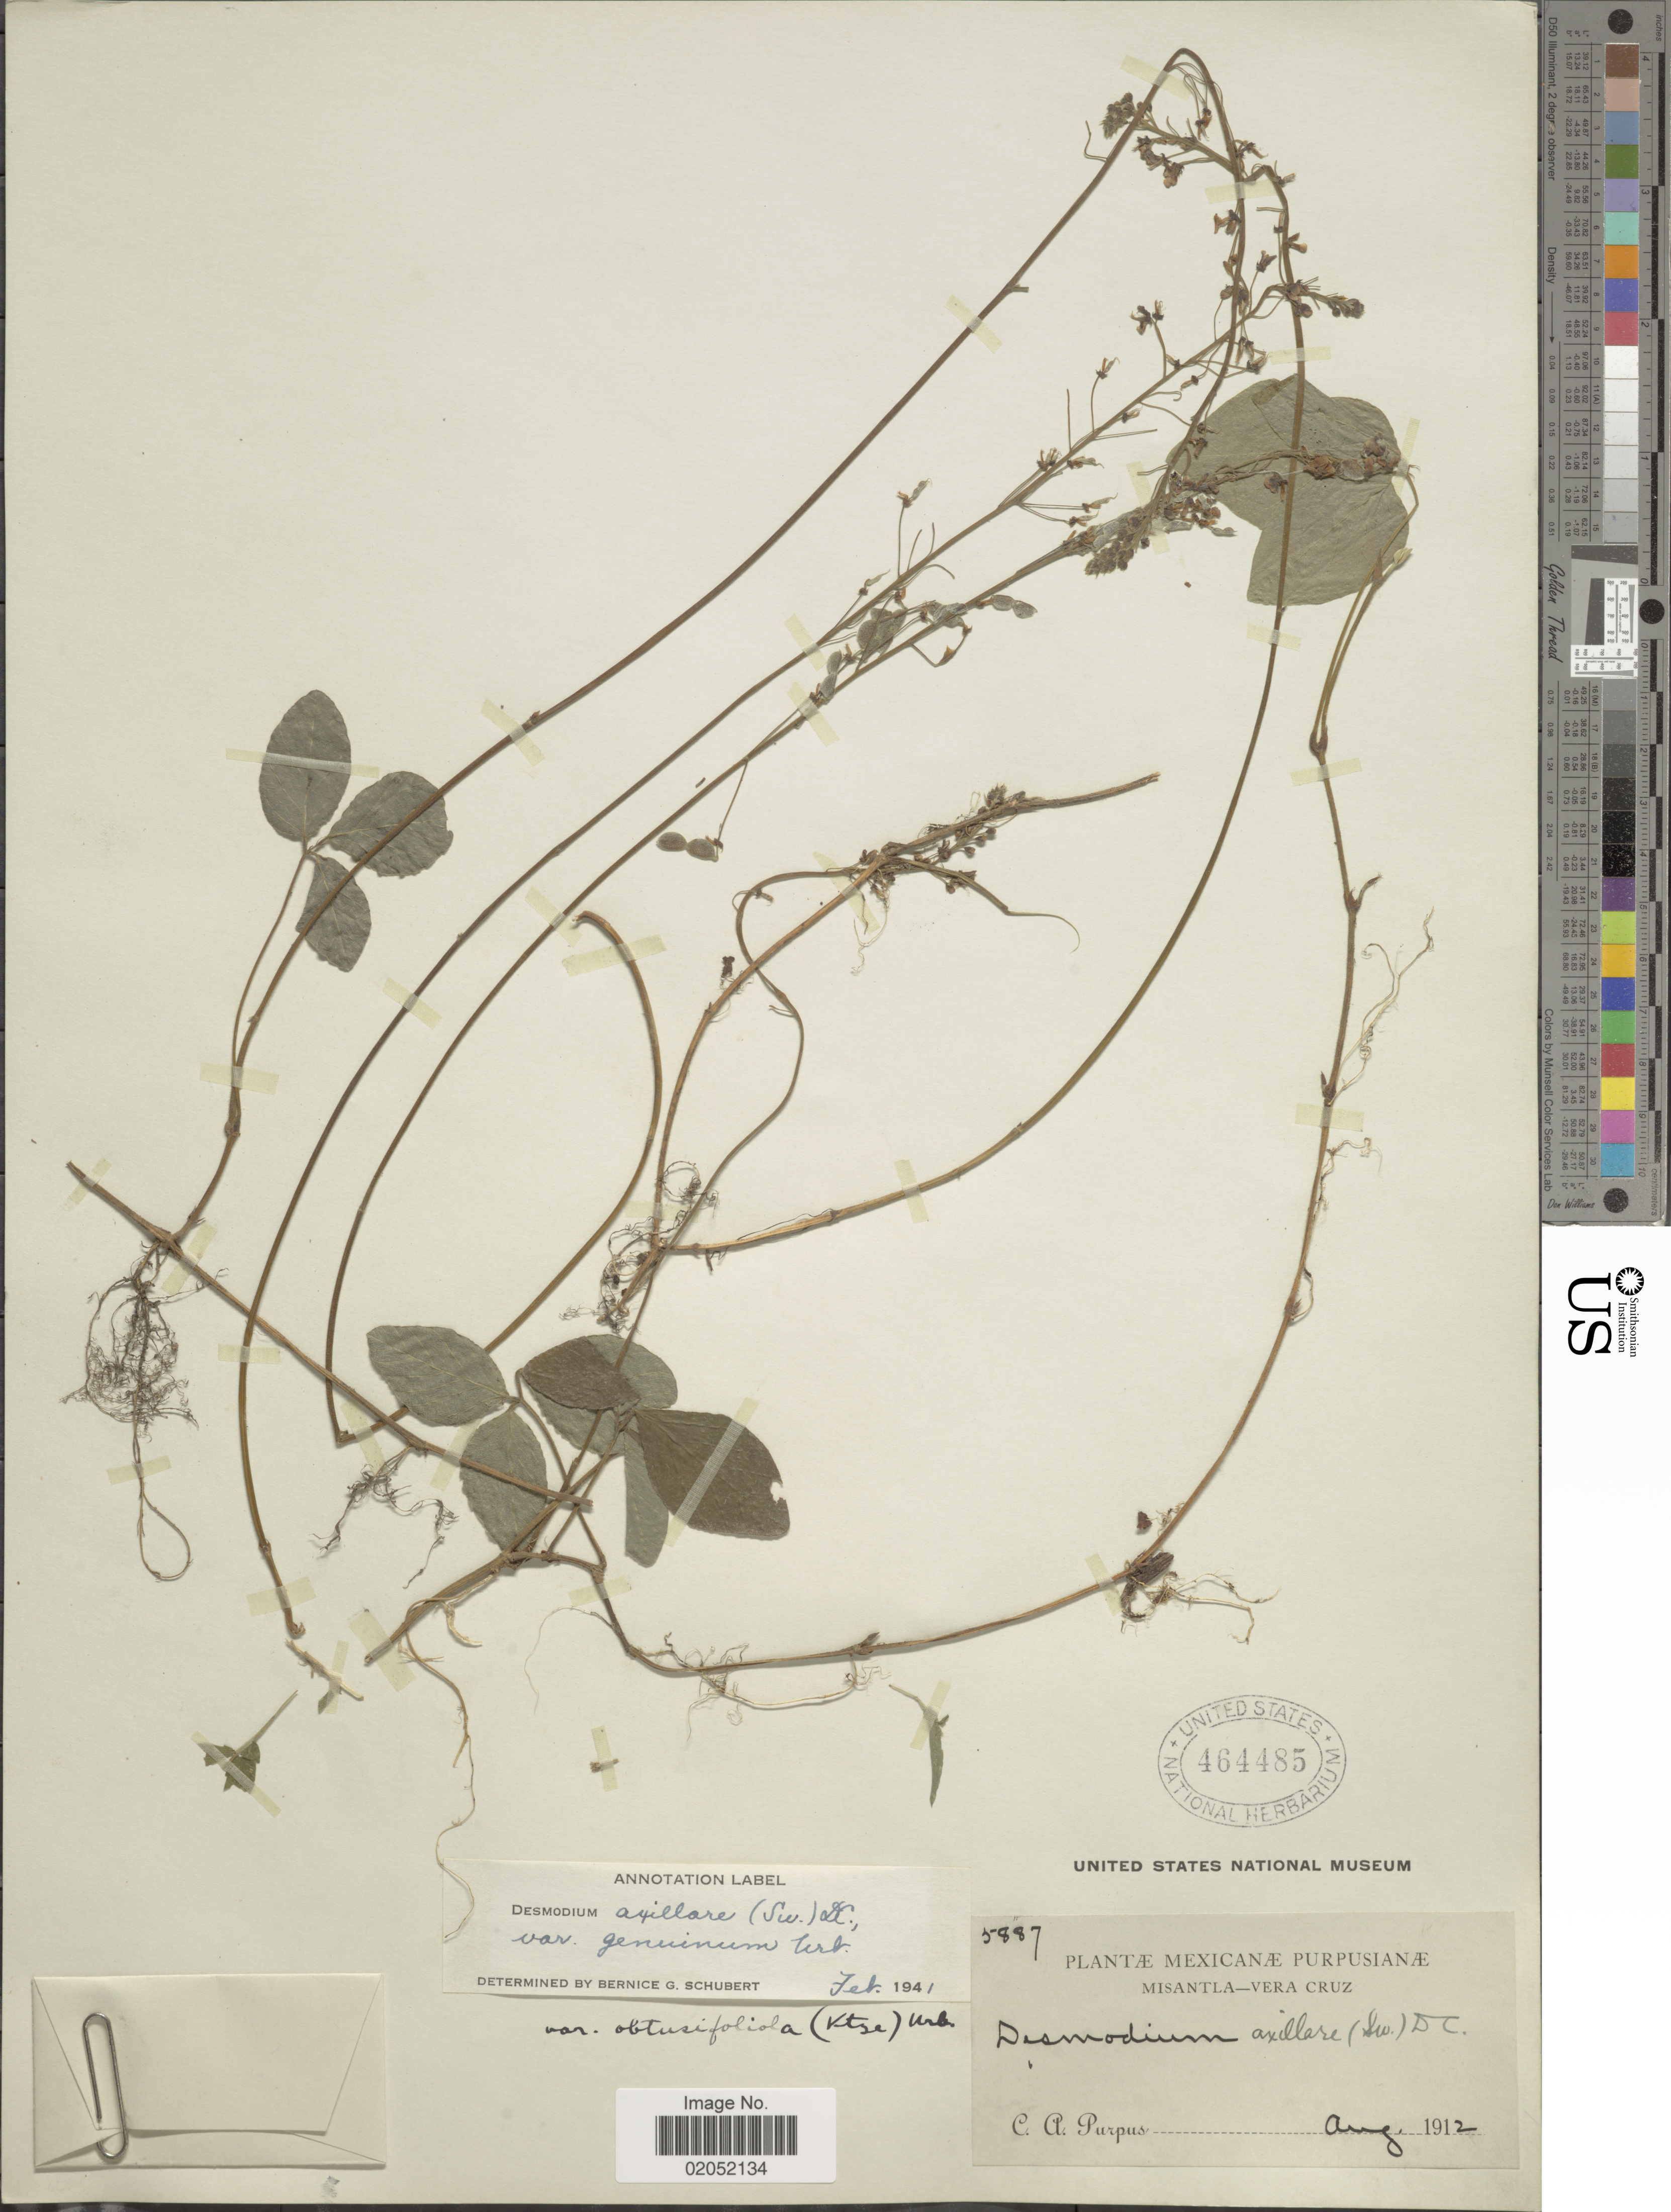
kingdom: Plantae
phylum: Tracheophyta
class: Magnoliopsida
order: Fabales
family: Fabaceae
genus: Desmodium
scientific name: Desmodium axillare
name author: (Sw.) DC.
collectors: C. A. Purpus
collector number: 5887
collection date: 1912-08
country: Mexico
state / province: Veracruz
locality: Misantla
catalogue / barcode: US 464485